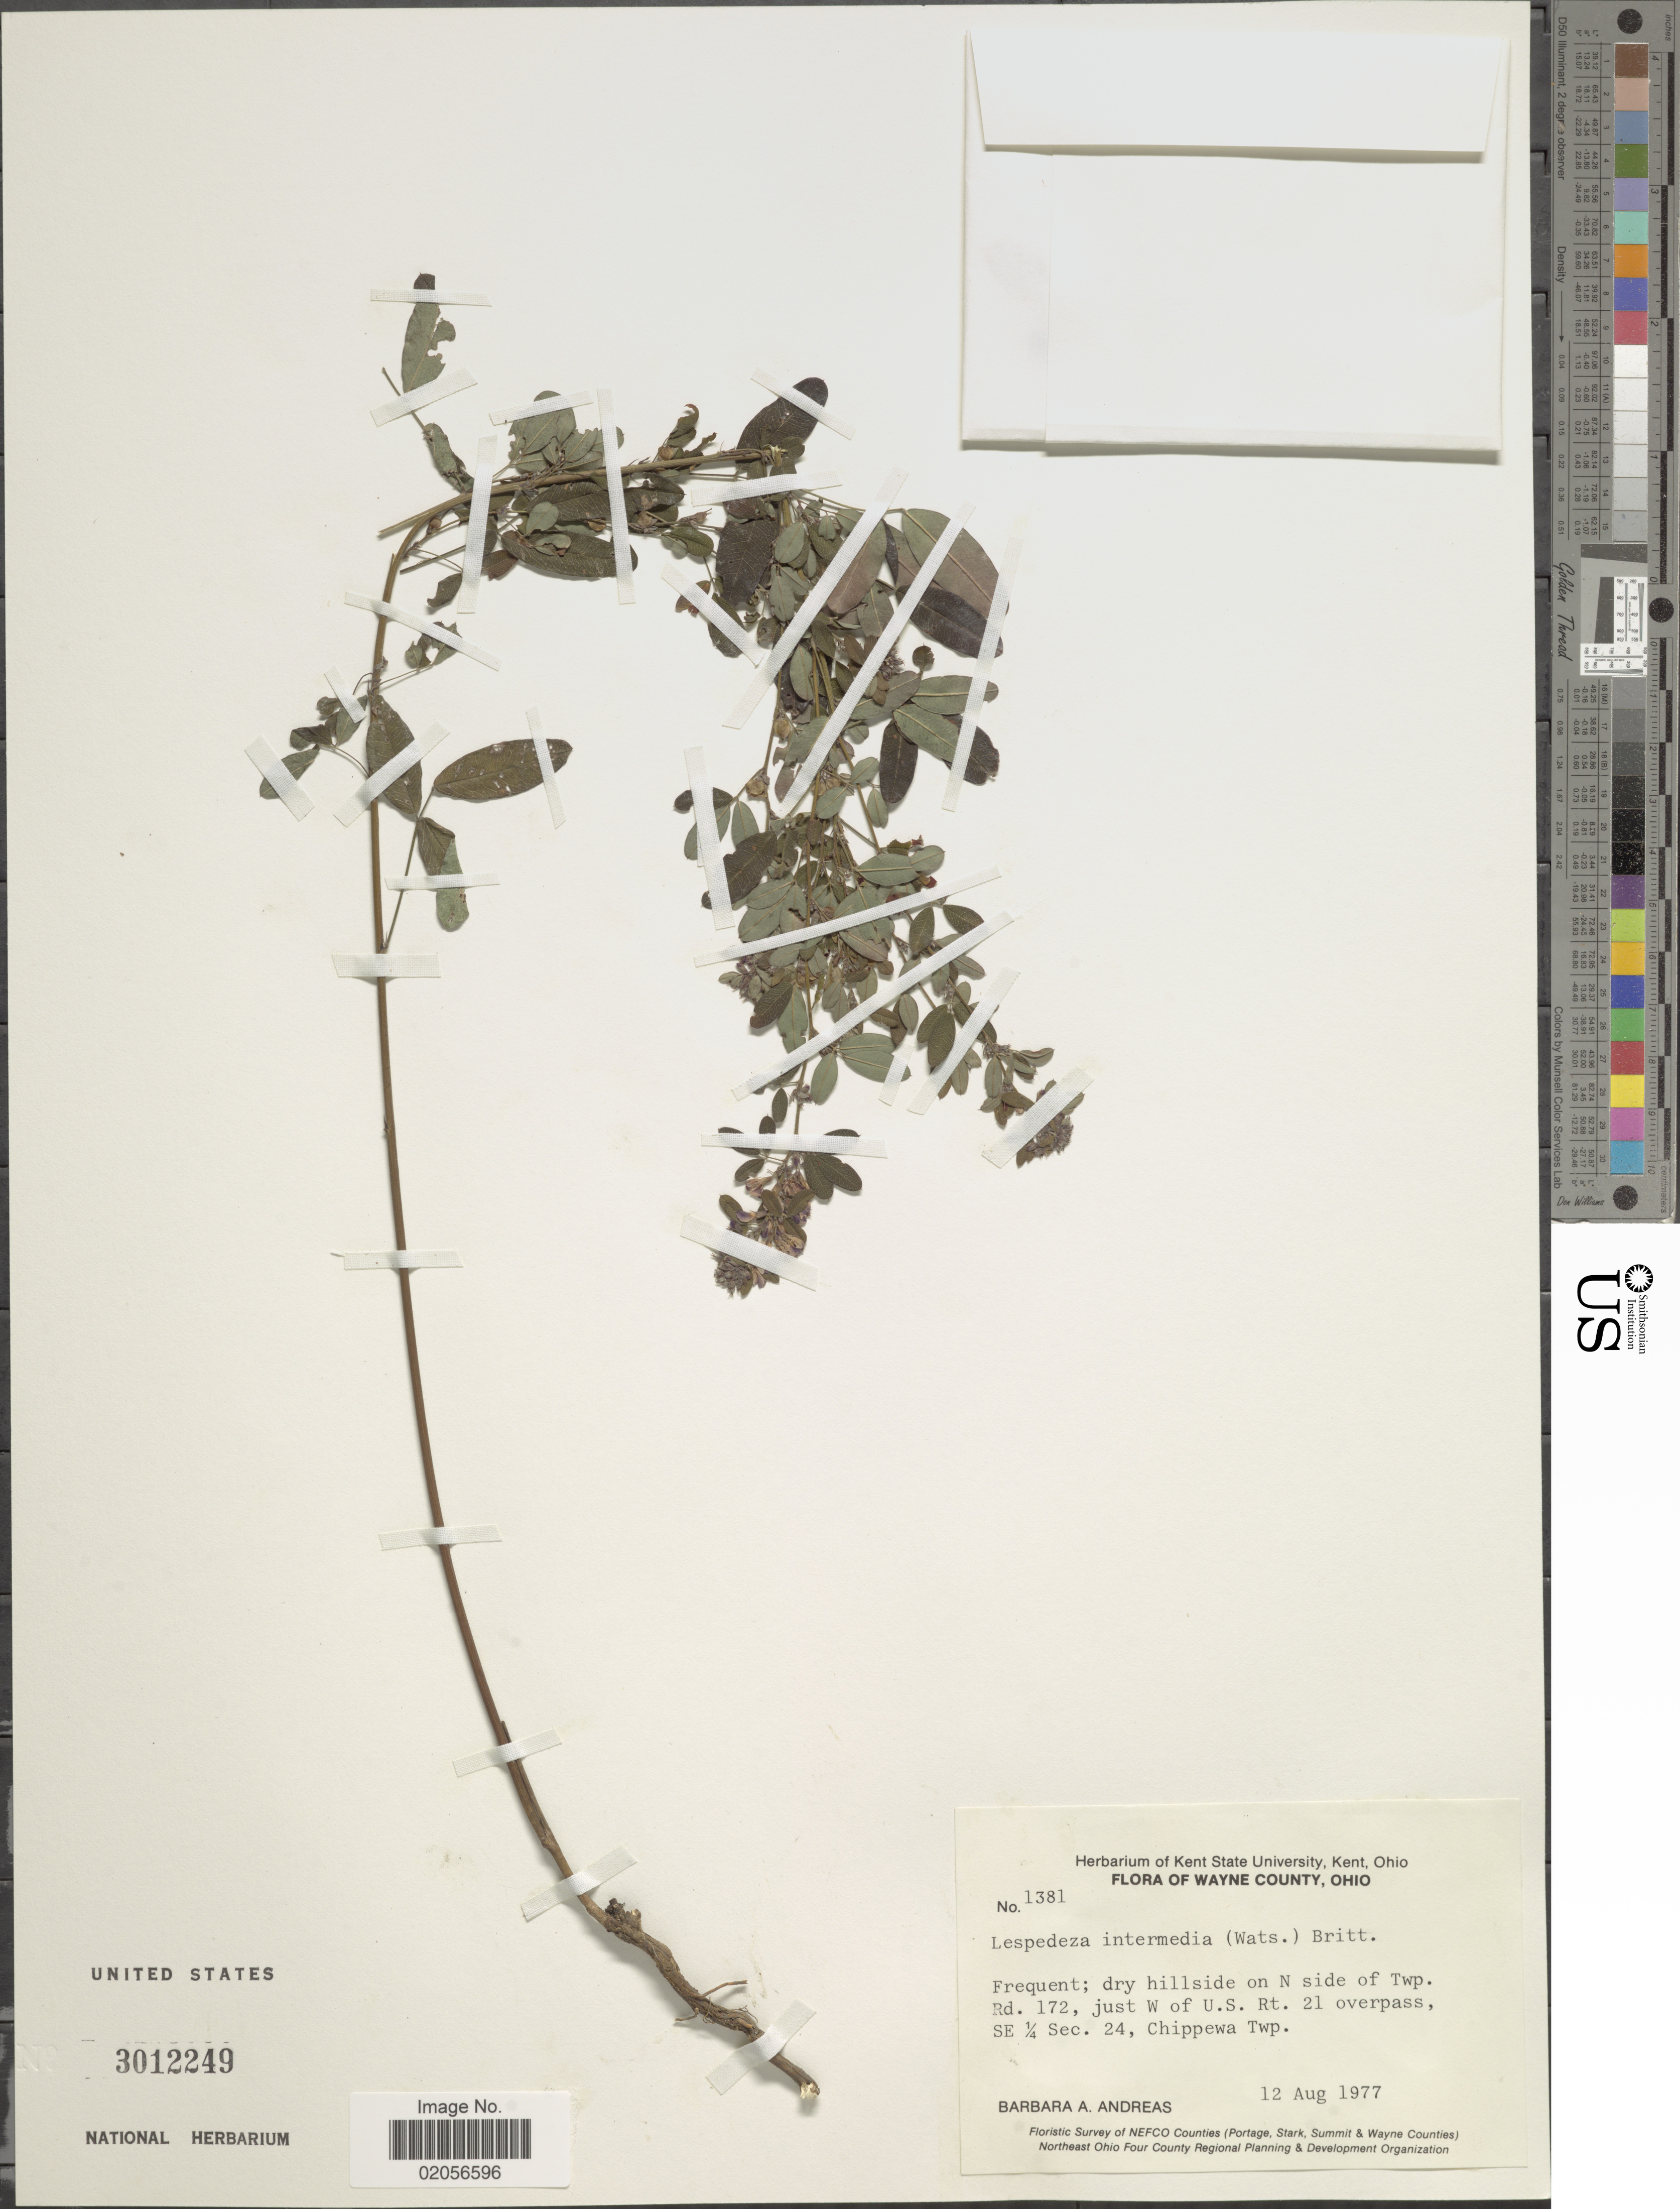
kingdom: Plantae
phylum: Tracheophyta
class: Magnoliopsida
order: Fabales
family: Fabaceae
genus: Lespedeza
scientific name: Lespedeza intermedia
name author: (S. Watson) Britton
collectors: B. A. Andreas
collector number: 1381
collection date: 1977-08-12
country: United States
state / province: Ohio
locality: Wayne County, Frequent; dry hillside on N side of Twp. Rd. 172, just W of U.S. Rt. 21 overpass, SE ¼ Sec. 24, Chippewa Twp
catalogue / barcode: US 3012249